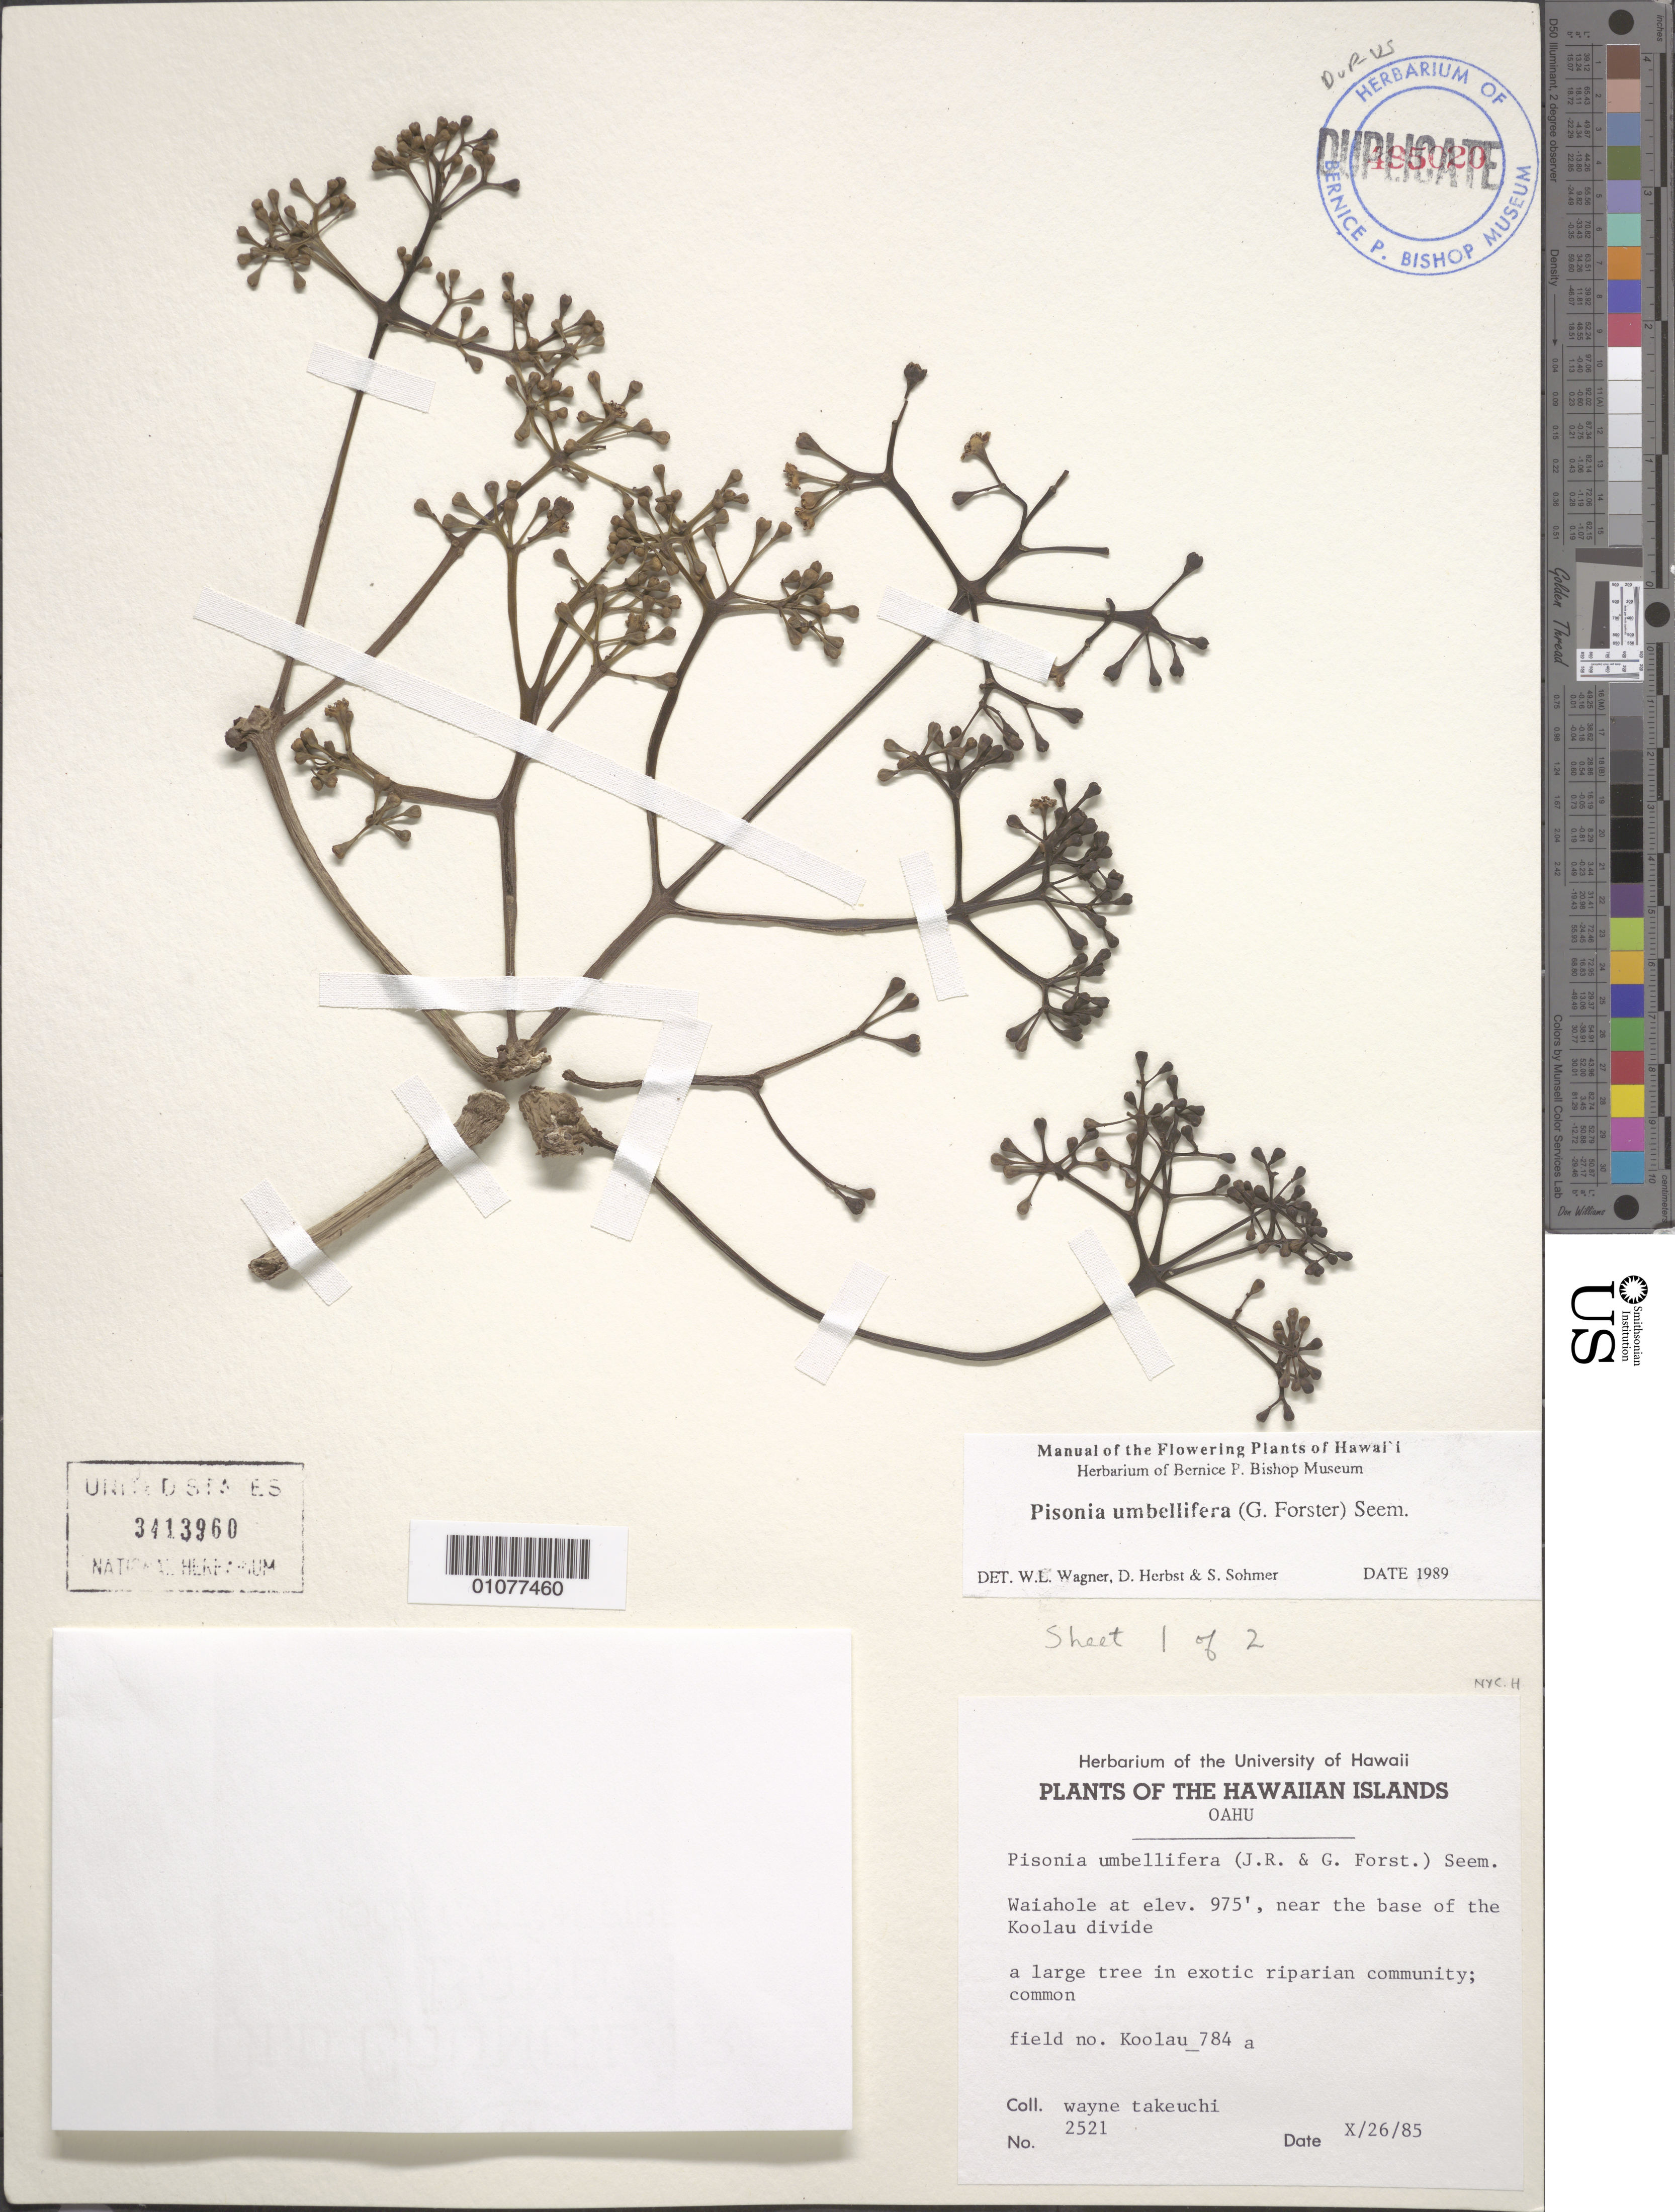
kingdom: Plantae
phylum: Tracheophyta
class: Magnoliopsida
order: Caryophyllales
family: Nyctaginaceae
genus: Ceodes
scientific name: Ceodes umbellifera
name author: J.R. Forst. & G. Forst.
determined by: Wagner, W. L., (BOT), Smithsonian Institution - National Museum of Natural History (UNITED STATES)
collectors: W. N. Takeuchi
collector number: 2521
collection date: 1985-10-26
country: United States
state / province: Hawaii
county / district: Honolulu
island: Oahu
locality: Waiahole near base of Koolau divide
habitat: exotic riparian community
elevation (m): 297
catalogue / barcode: US 3413960